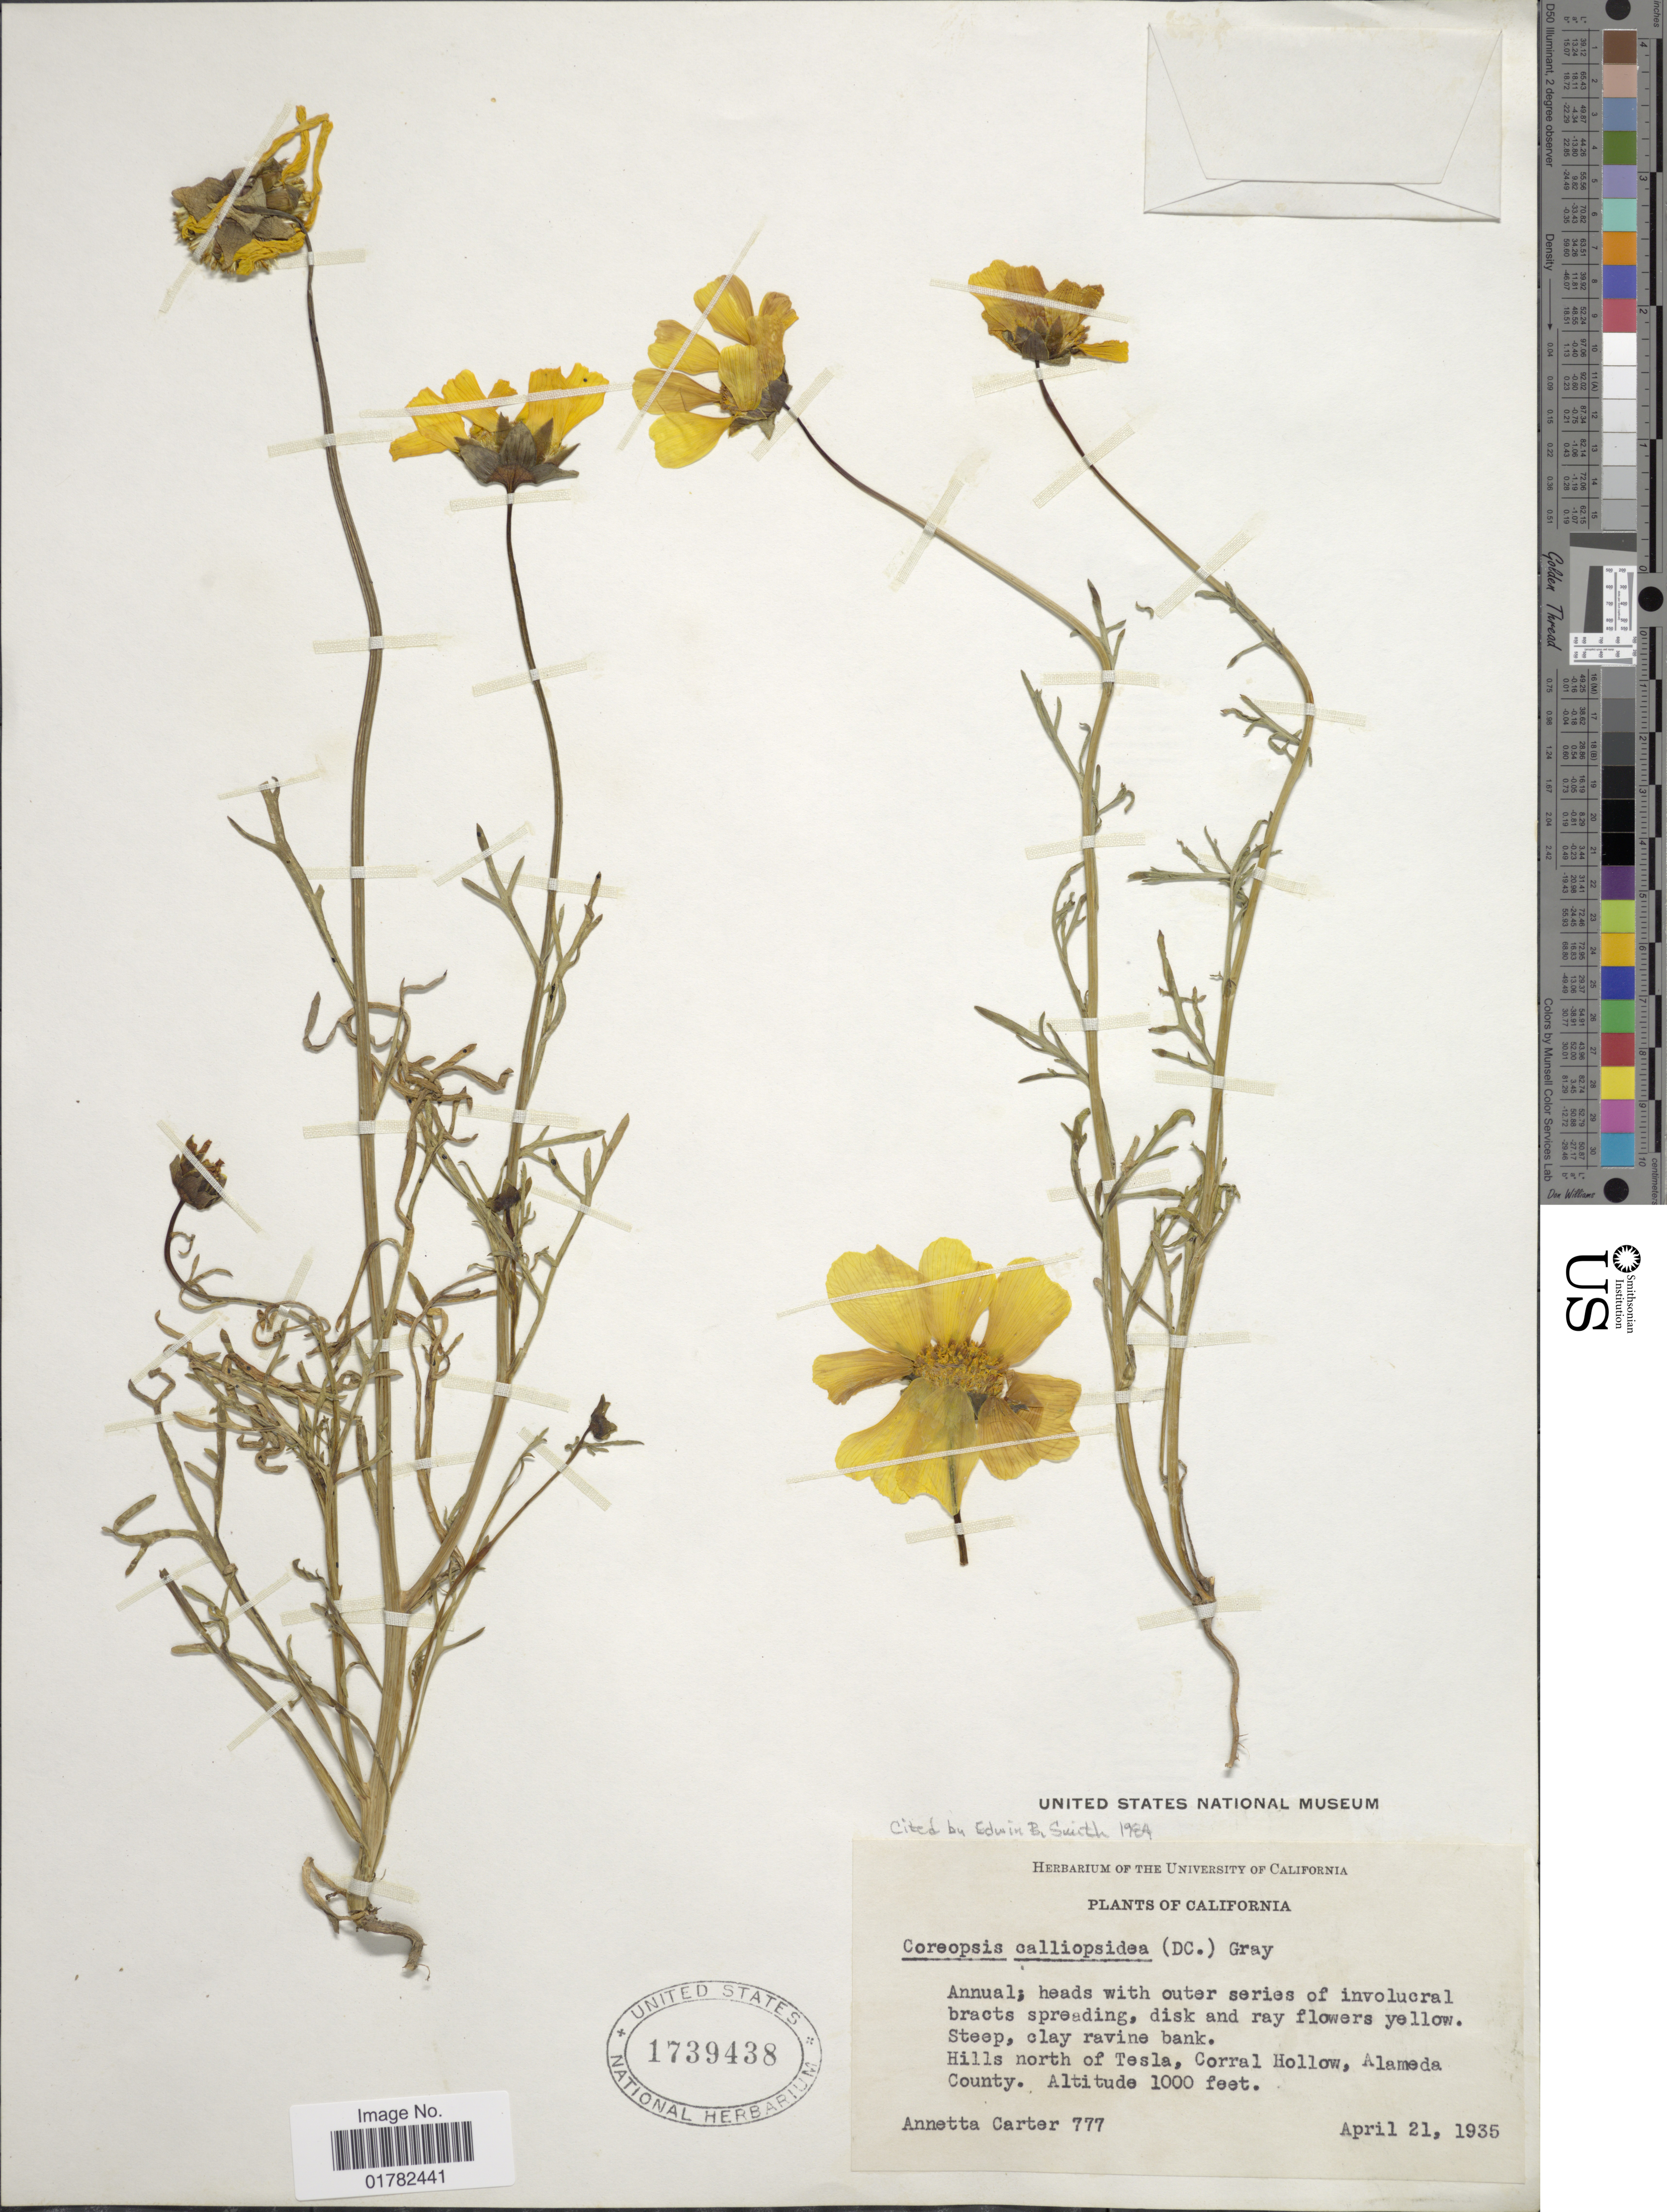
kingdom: Plantae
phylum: Tracheophyta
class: Magnoliopsida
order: Asterales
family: Asteraceae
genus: Coreopsis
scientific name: Coreopsis calliopsidea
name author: (DC.) A. Gray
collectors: A. Carter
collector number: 777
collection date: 1935-04-21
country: United States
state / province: California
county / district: Alameda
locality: Steep, clay ravine bank, hills north of Tesla, Corral Hollow, Alameda County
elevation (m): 305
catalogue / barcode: US 1739438